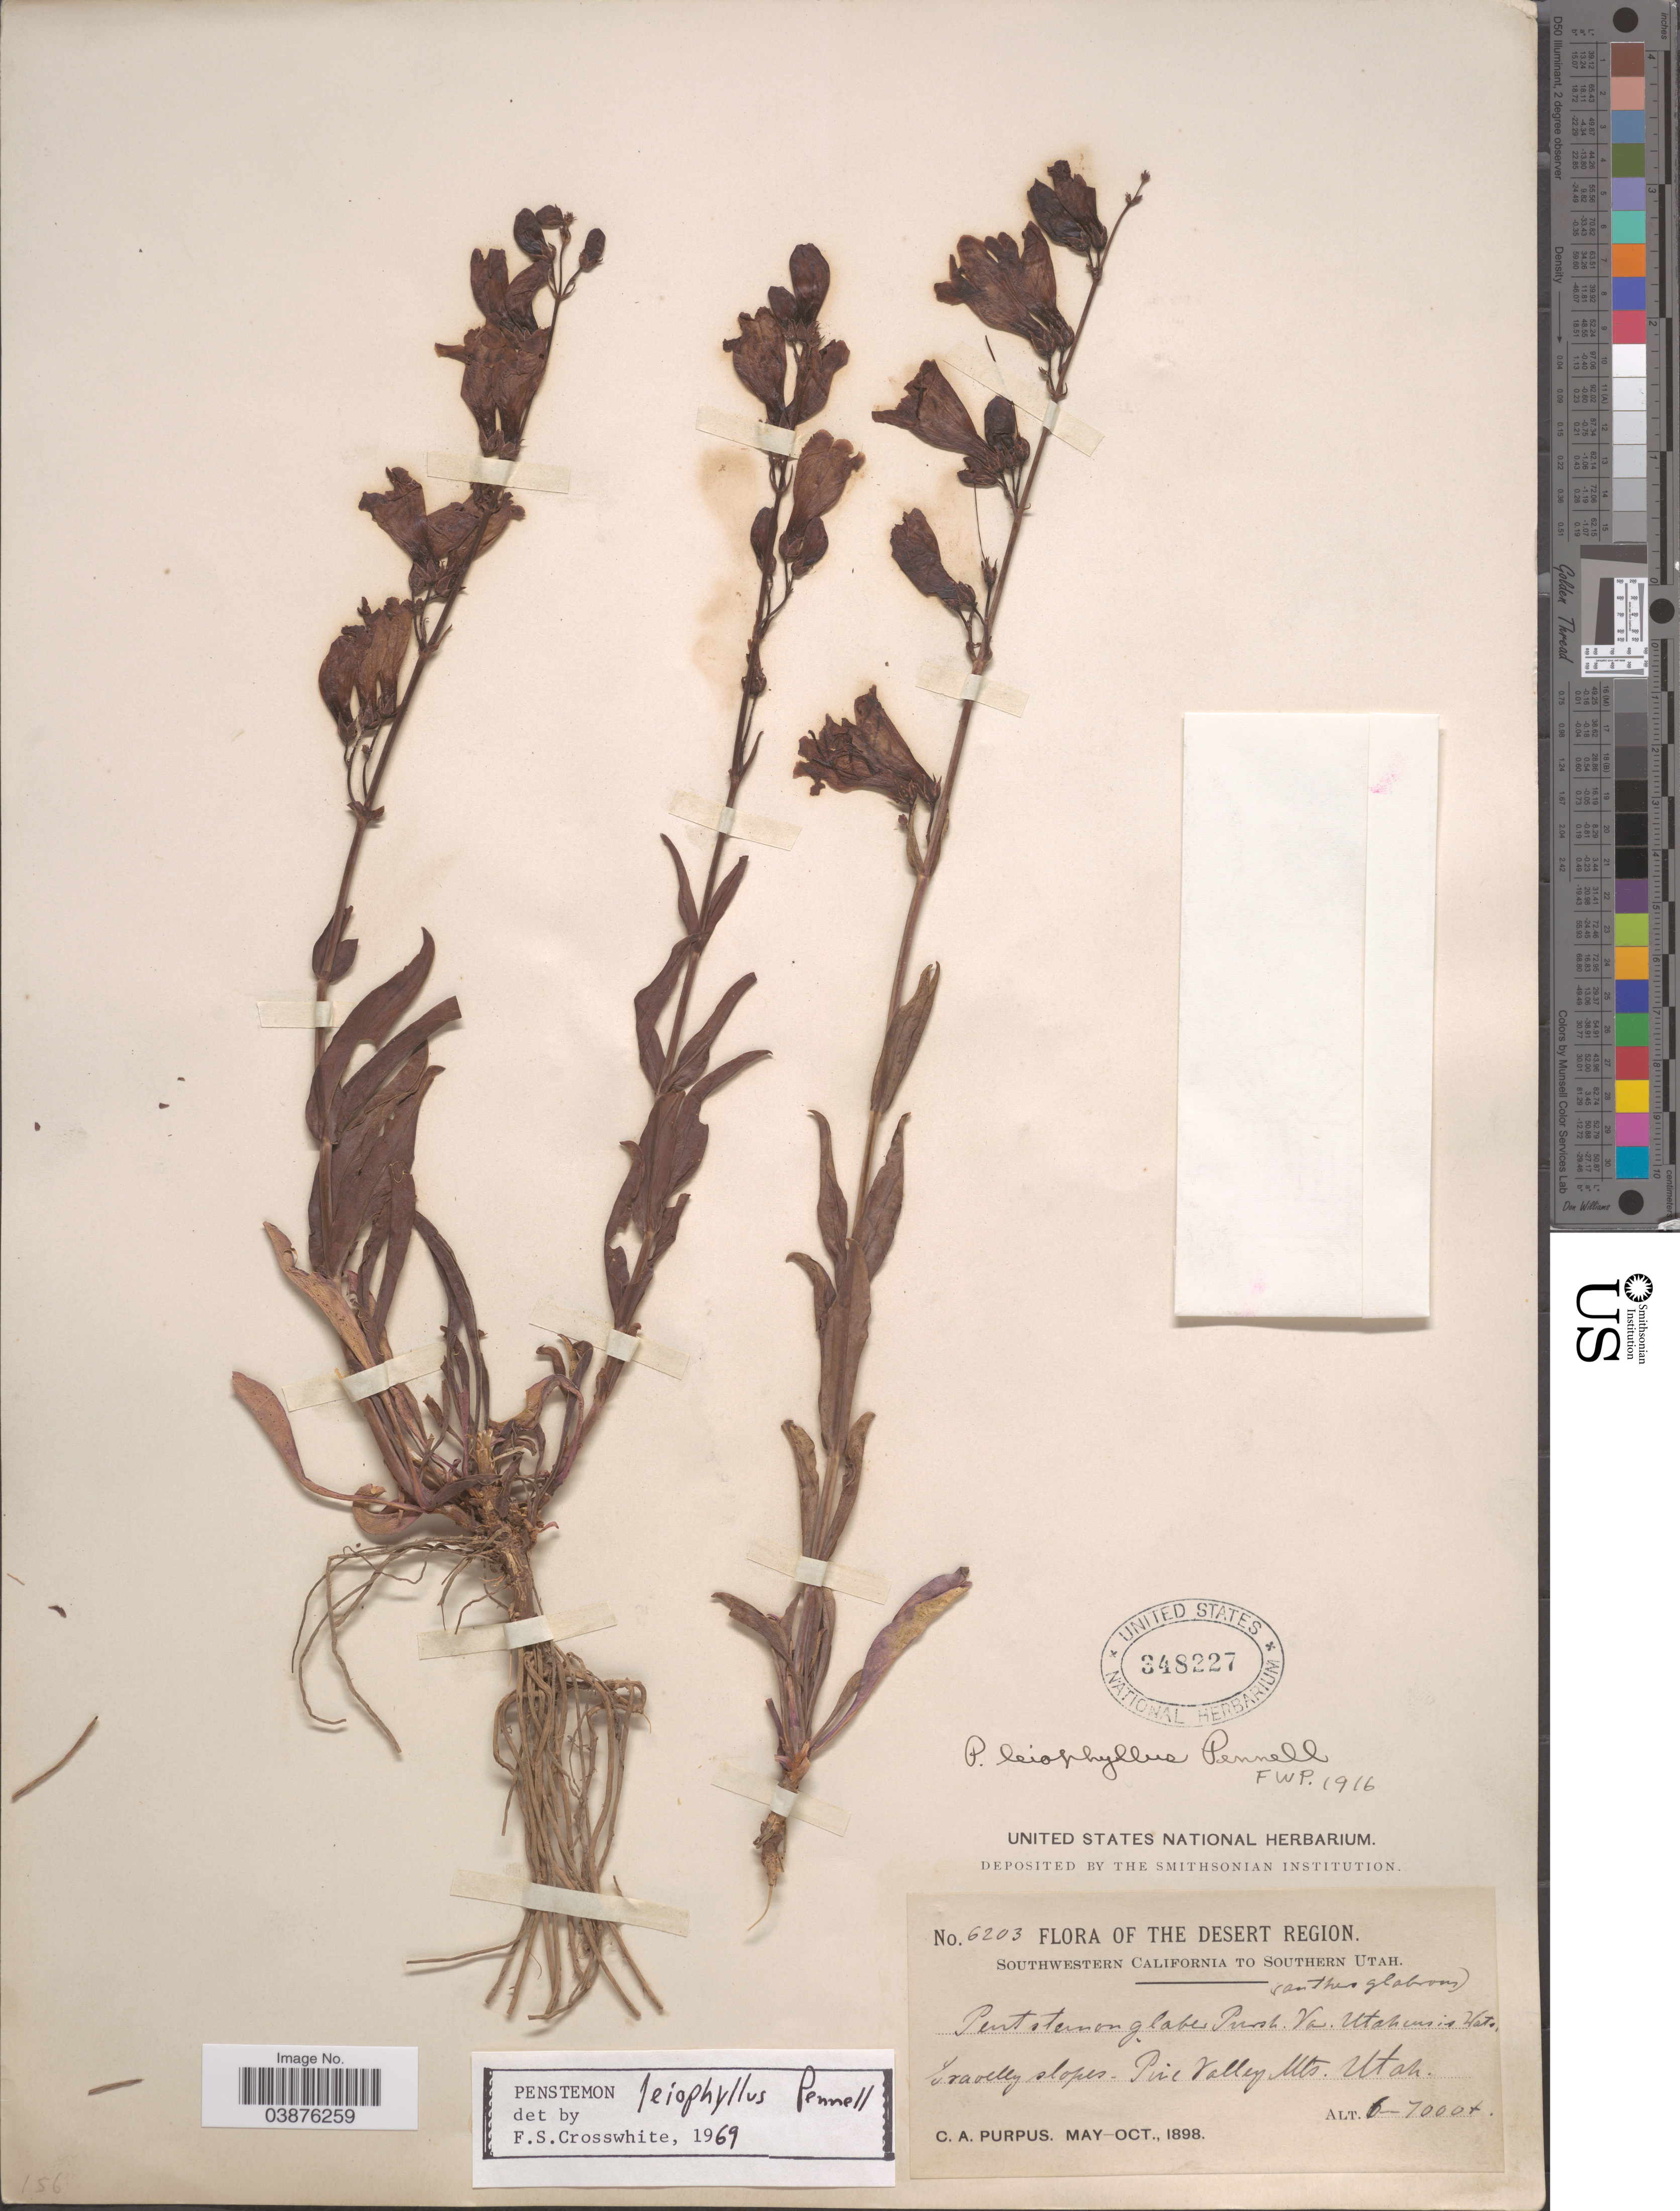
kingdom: Plantae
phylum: Tracheophyta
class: Magnoliopsida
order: Lamiales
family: Plantaginaceae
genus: Penstemon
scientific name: Penstemon leiophyllus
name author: Pennell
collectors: C. A. Purpus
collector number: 6203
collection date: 1898-05/1898-10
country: United States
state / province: Utah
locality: The Desert Region. Southwestern California to Southern Utah. Gravelly slopes. Pine Valley Mts.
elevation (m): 1829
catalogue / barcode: US 348227